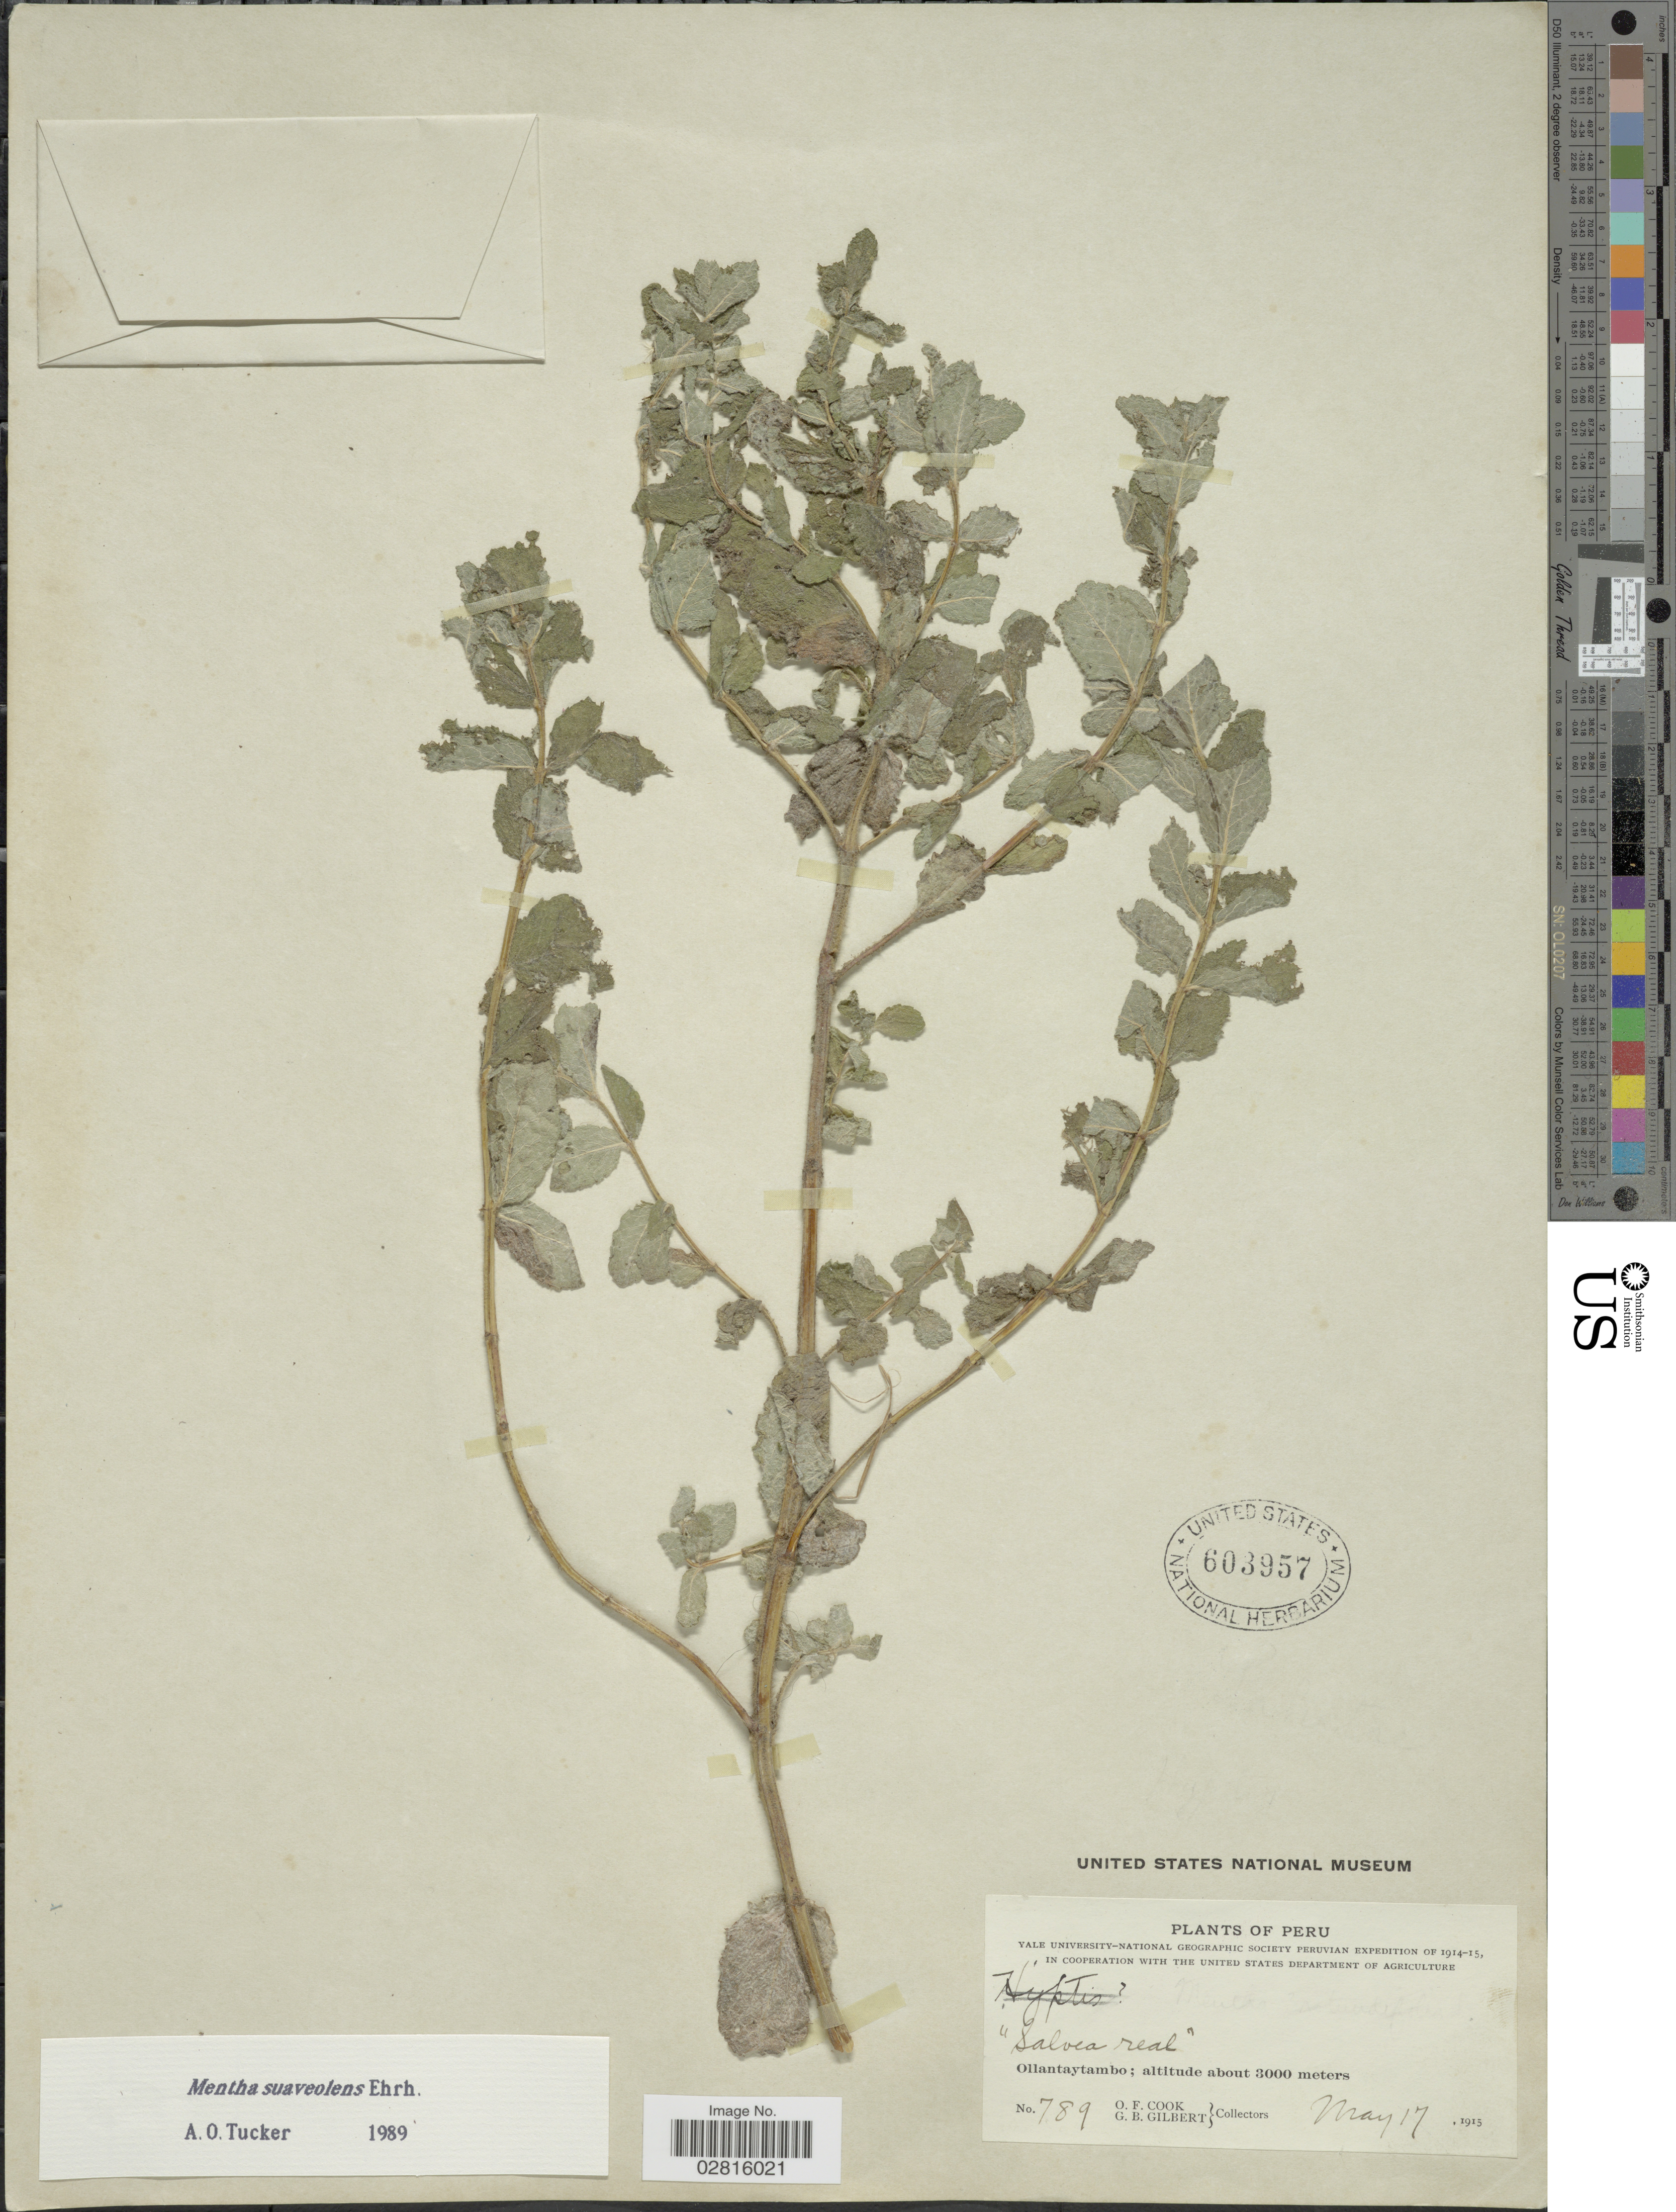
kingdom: Plantae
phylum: Tracheophyta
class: Magnoliopsida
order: Lamiales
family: Lamiaceae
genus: Mentha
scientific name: Mentha suaveolens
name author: Ehrh.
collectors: O. F. Cook & G. B. Gilbert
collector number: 789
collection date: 1915-05-17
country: Peru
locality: Ollantaytambo.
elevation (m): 3000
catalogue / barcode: US 603957